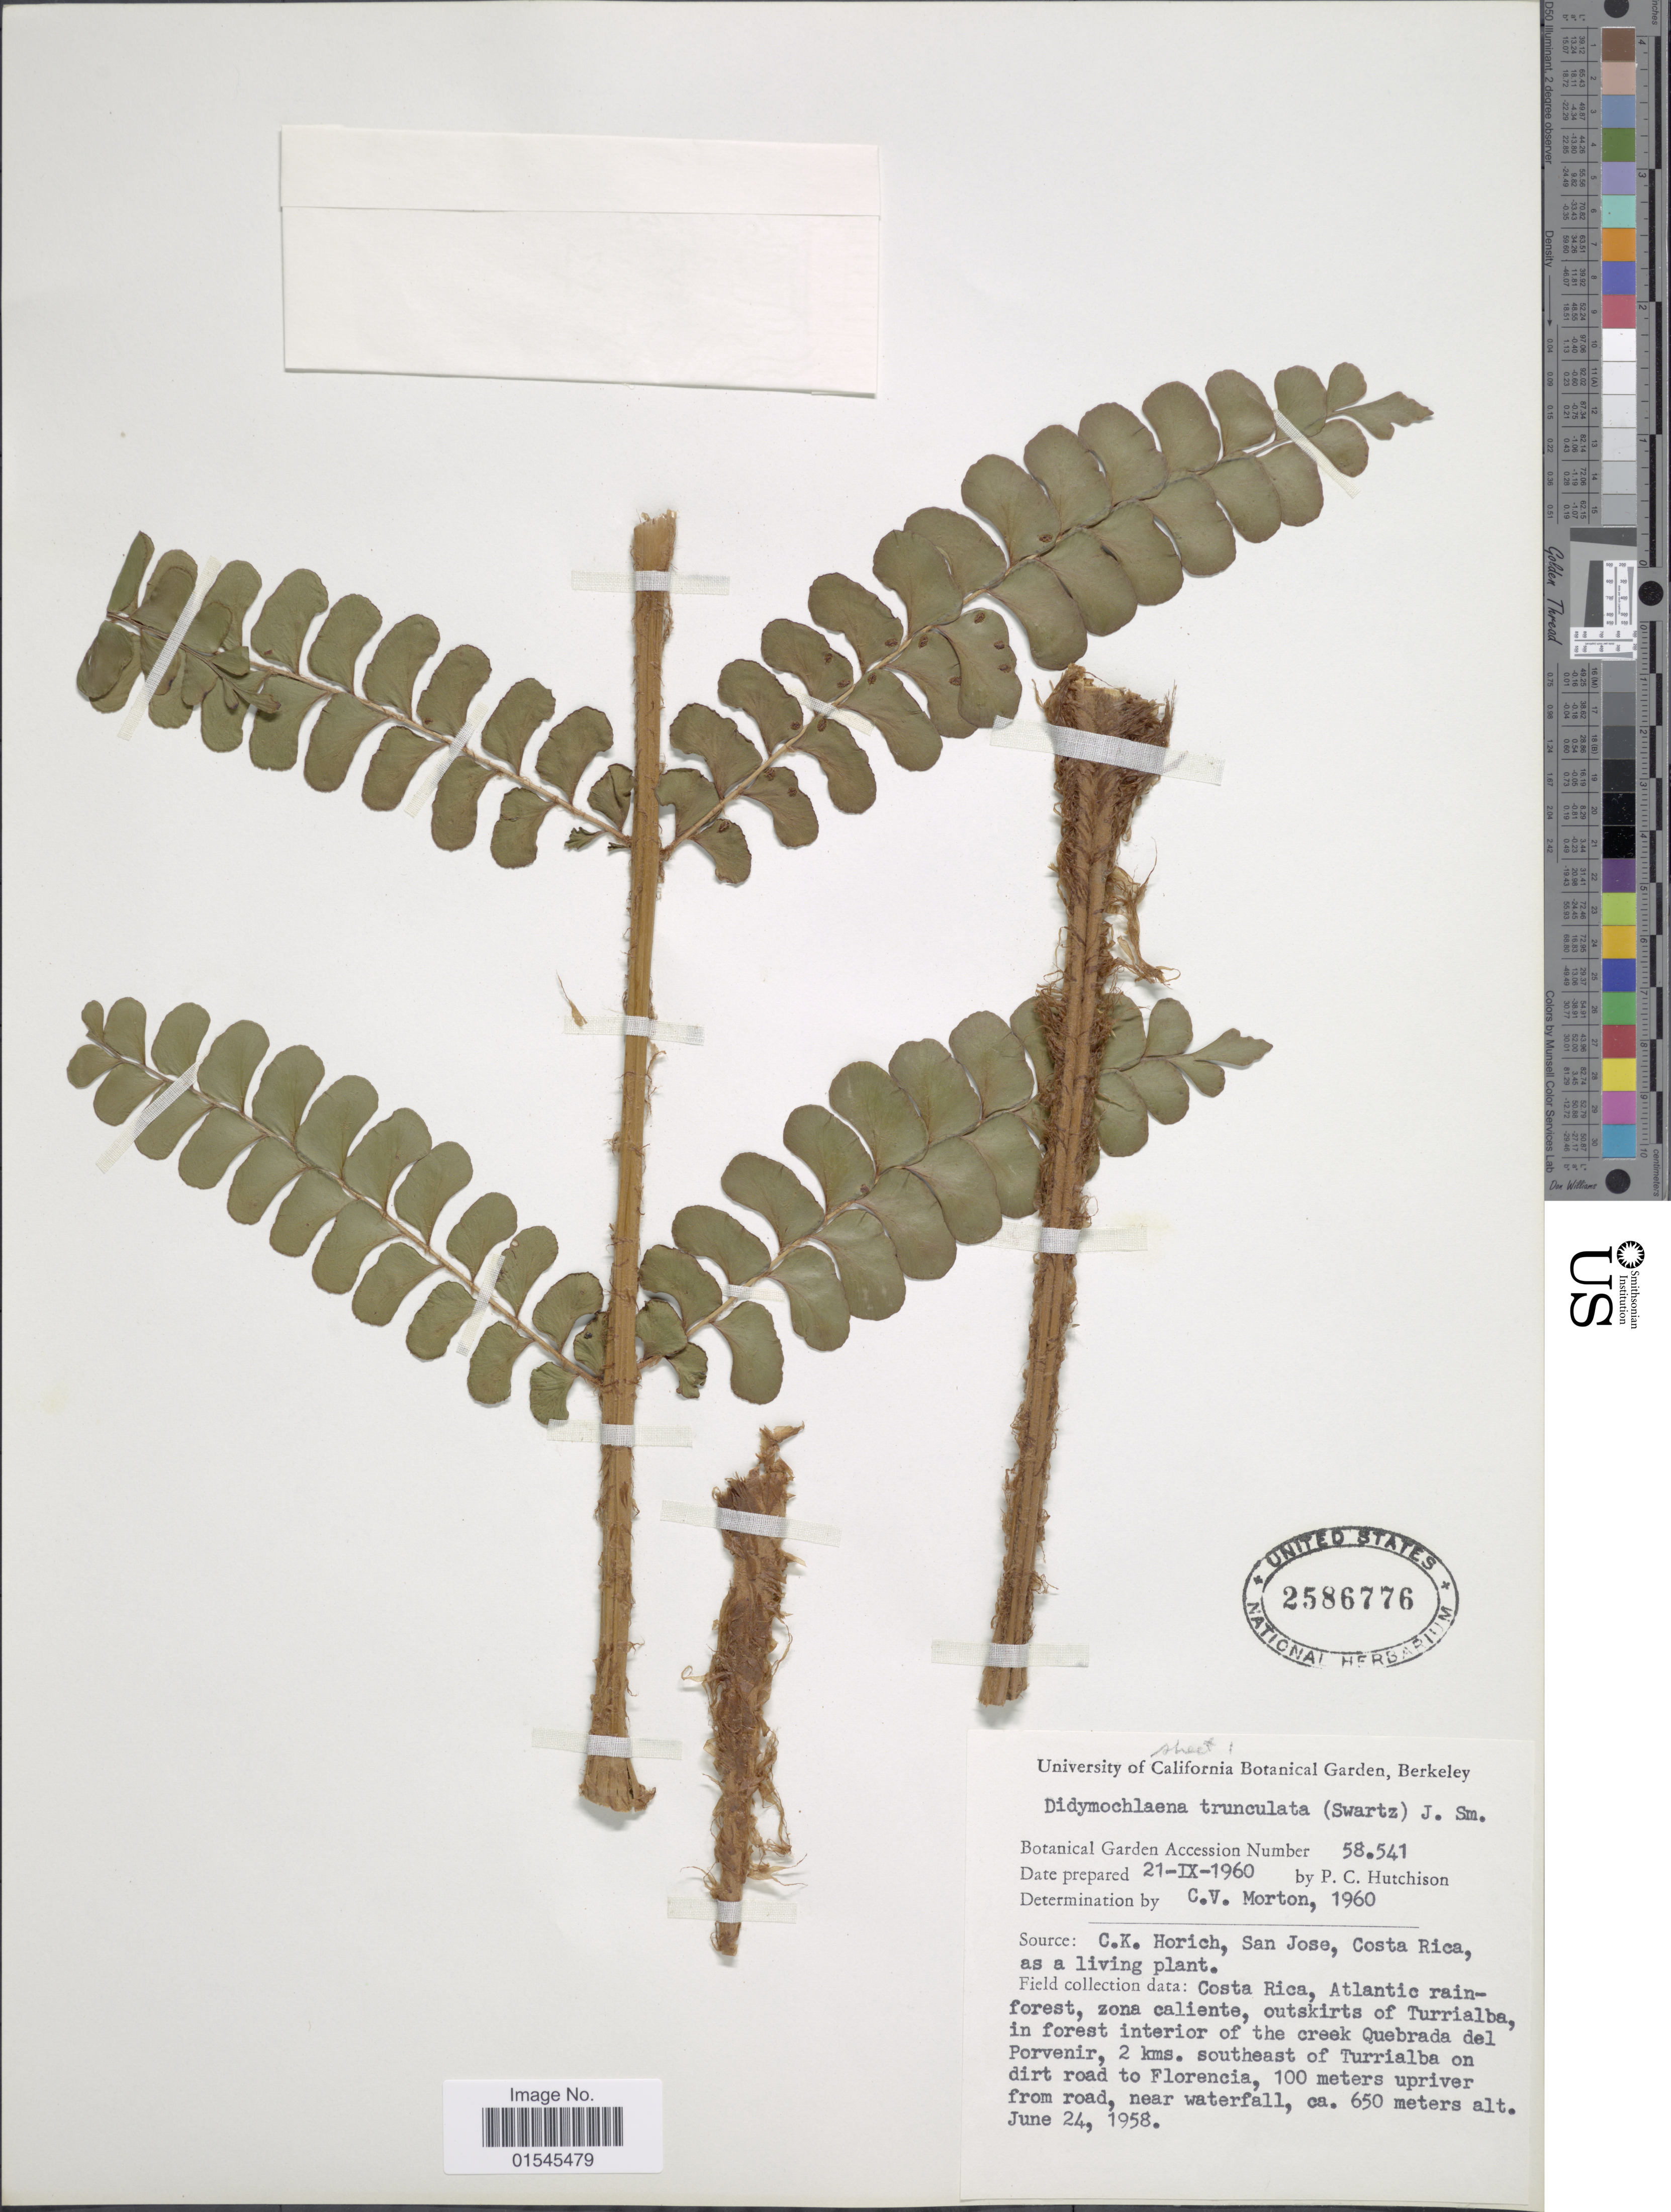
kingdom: Plantae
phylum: Tracheophyta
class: Polypodiopsida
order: Polypodiales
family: Didymochlaenaceae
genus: Didymochlaena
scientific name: Didymochlaena truncatula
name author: (Sw.) J. Sm.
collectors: P. C. Hutchison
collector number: Botanical Garden Accession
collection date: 1960-09-21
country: United States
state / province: California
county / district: Alameda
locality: University of California Botanical Garden, Berkeley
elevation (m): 650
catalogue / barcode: US 2586776